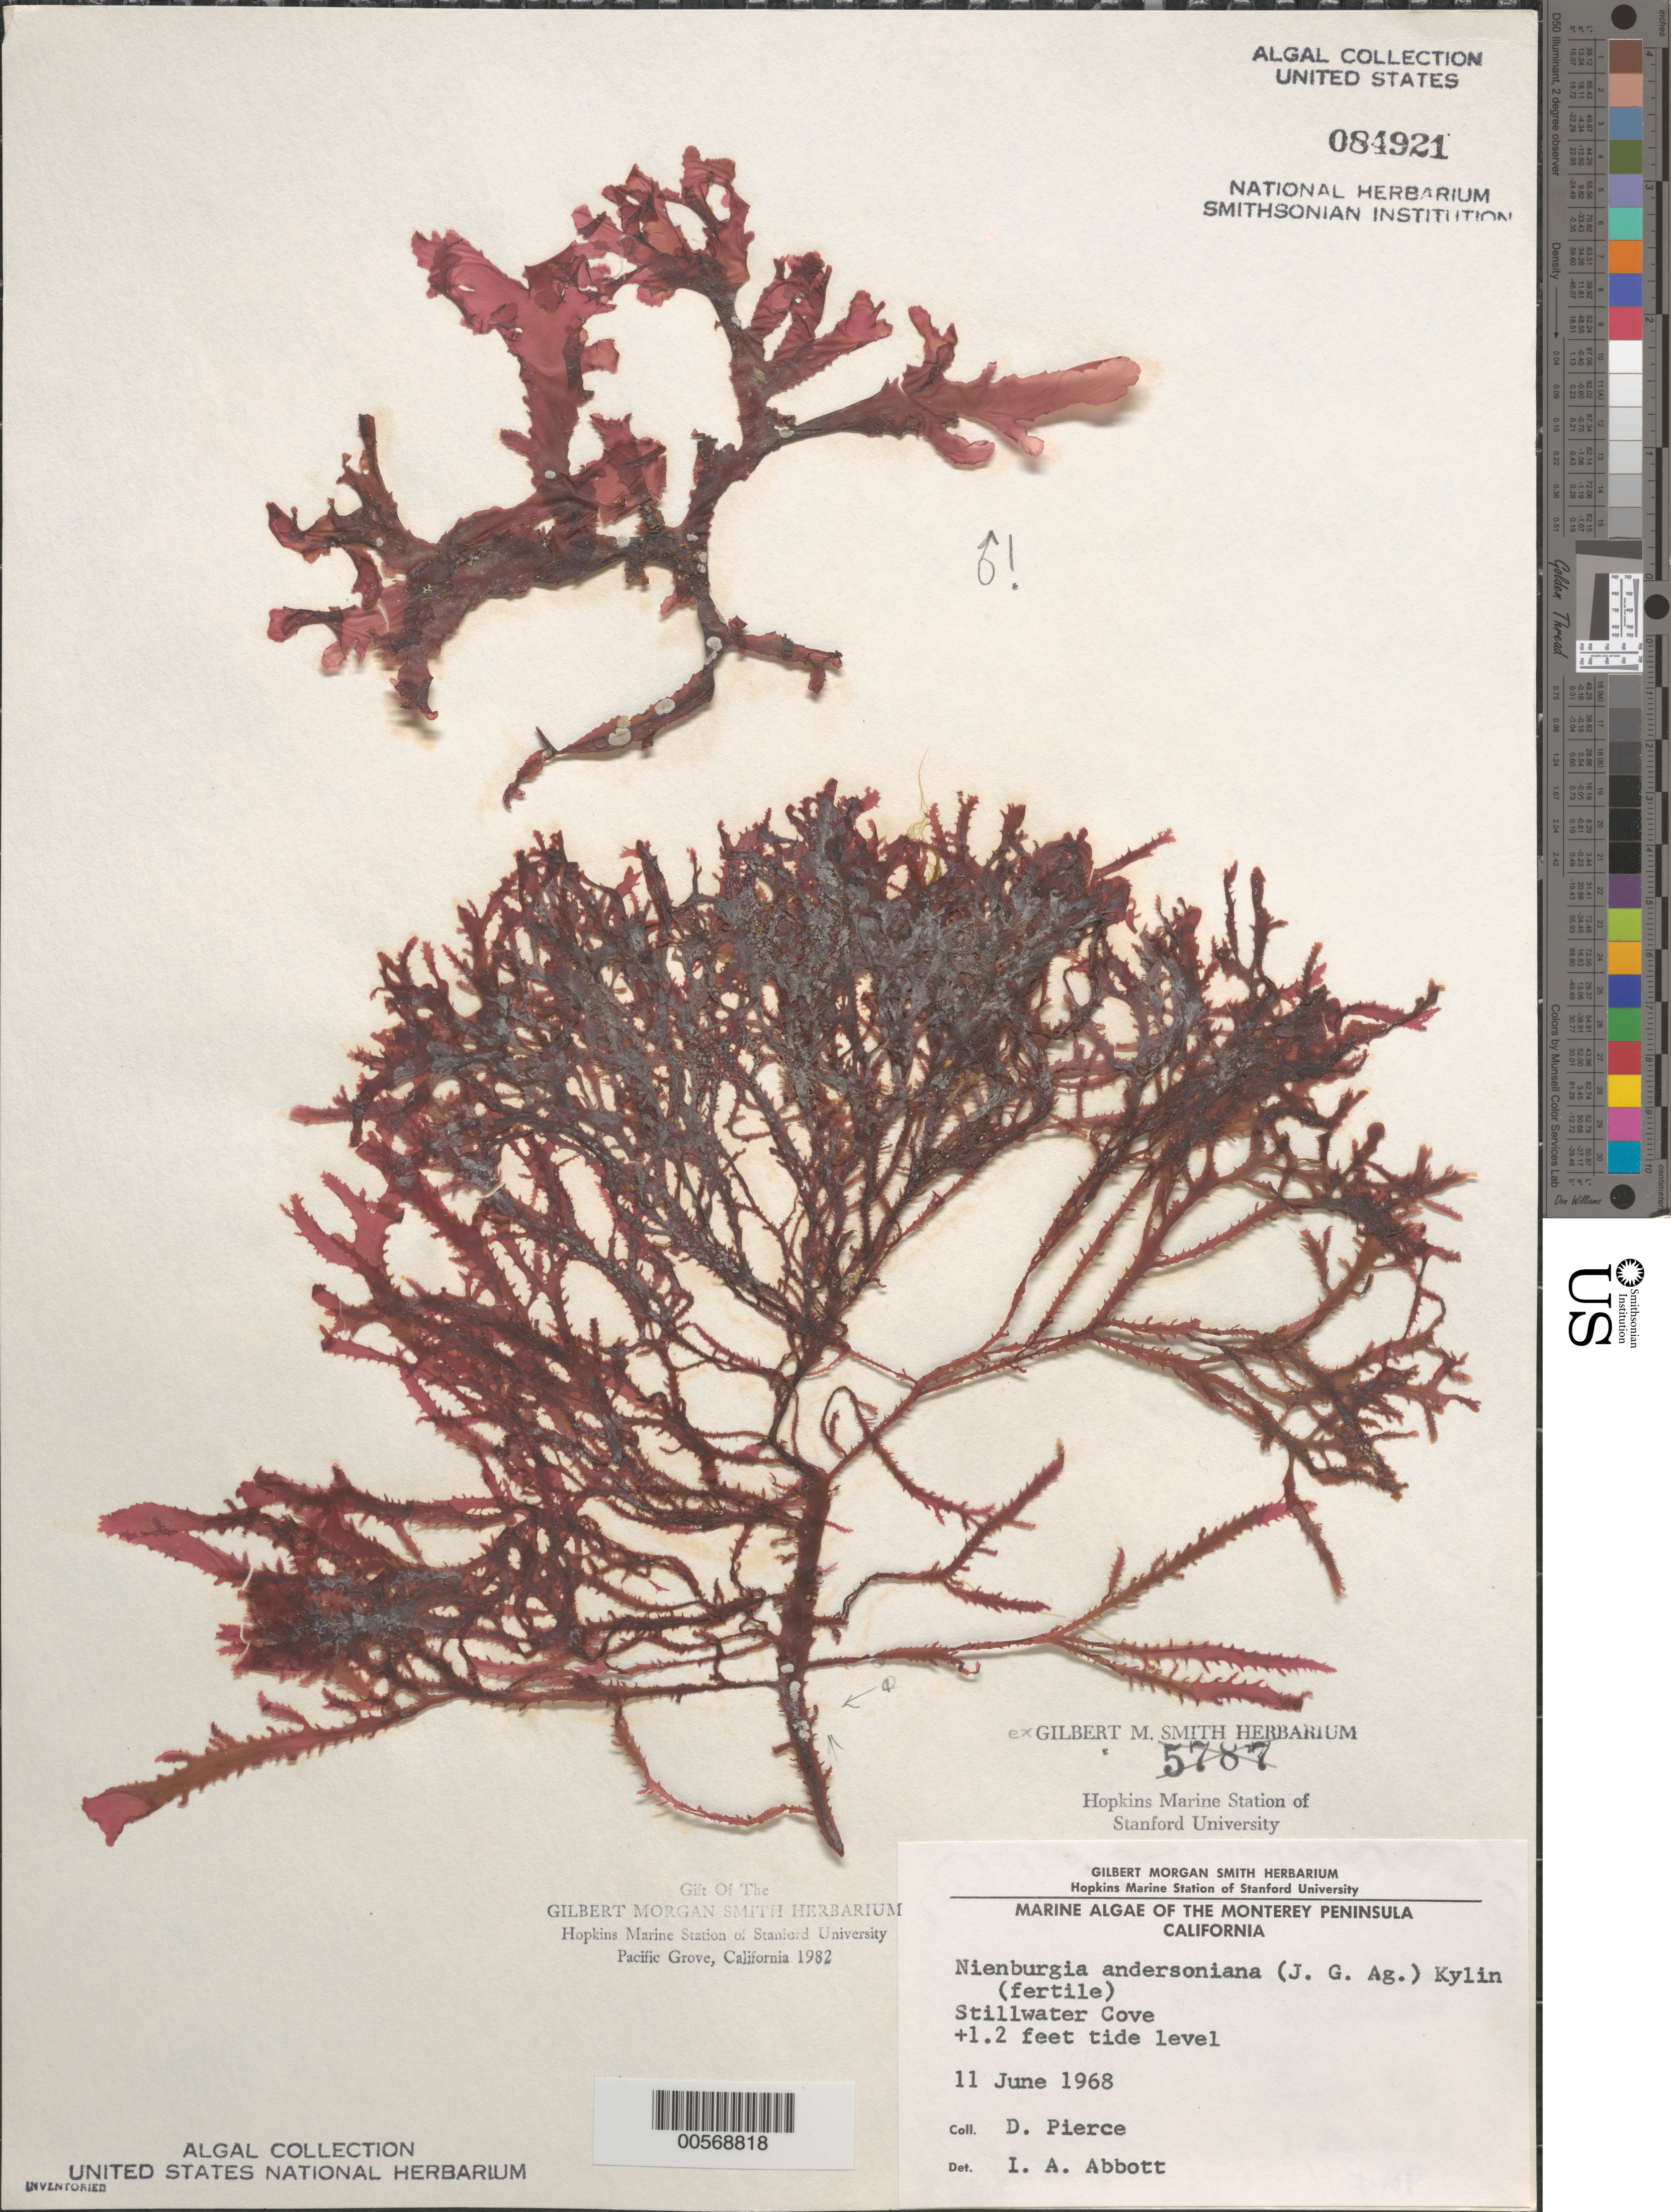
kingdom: Plantae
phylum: Rhodophyta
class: Florideophyceae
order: Ceramiales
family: Delesseriaceae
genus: Nienburgia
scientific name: Nienburgia andersoniana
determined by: Abbott, Isabella A.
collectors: D. Pierce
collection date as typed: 11 Jun 1968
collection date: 1968-06-11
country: United States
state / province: California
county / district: Monterey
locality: Stillwater Cove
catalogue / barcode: US 84921